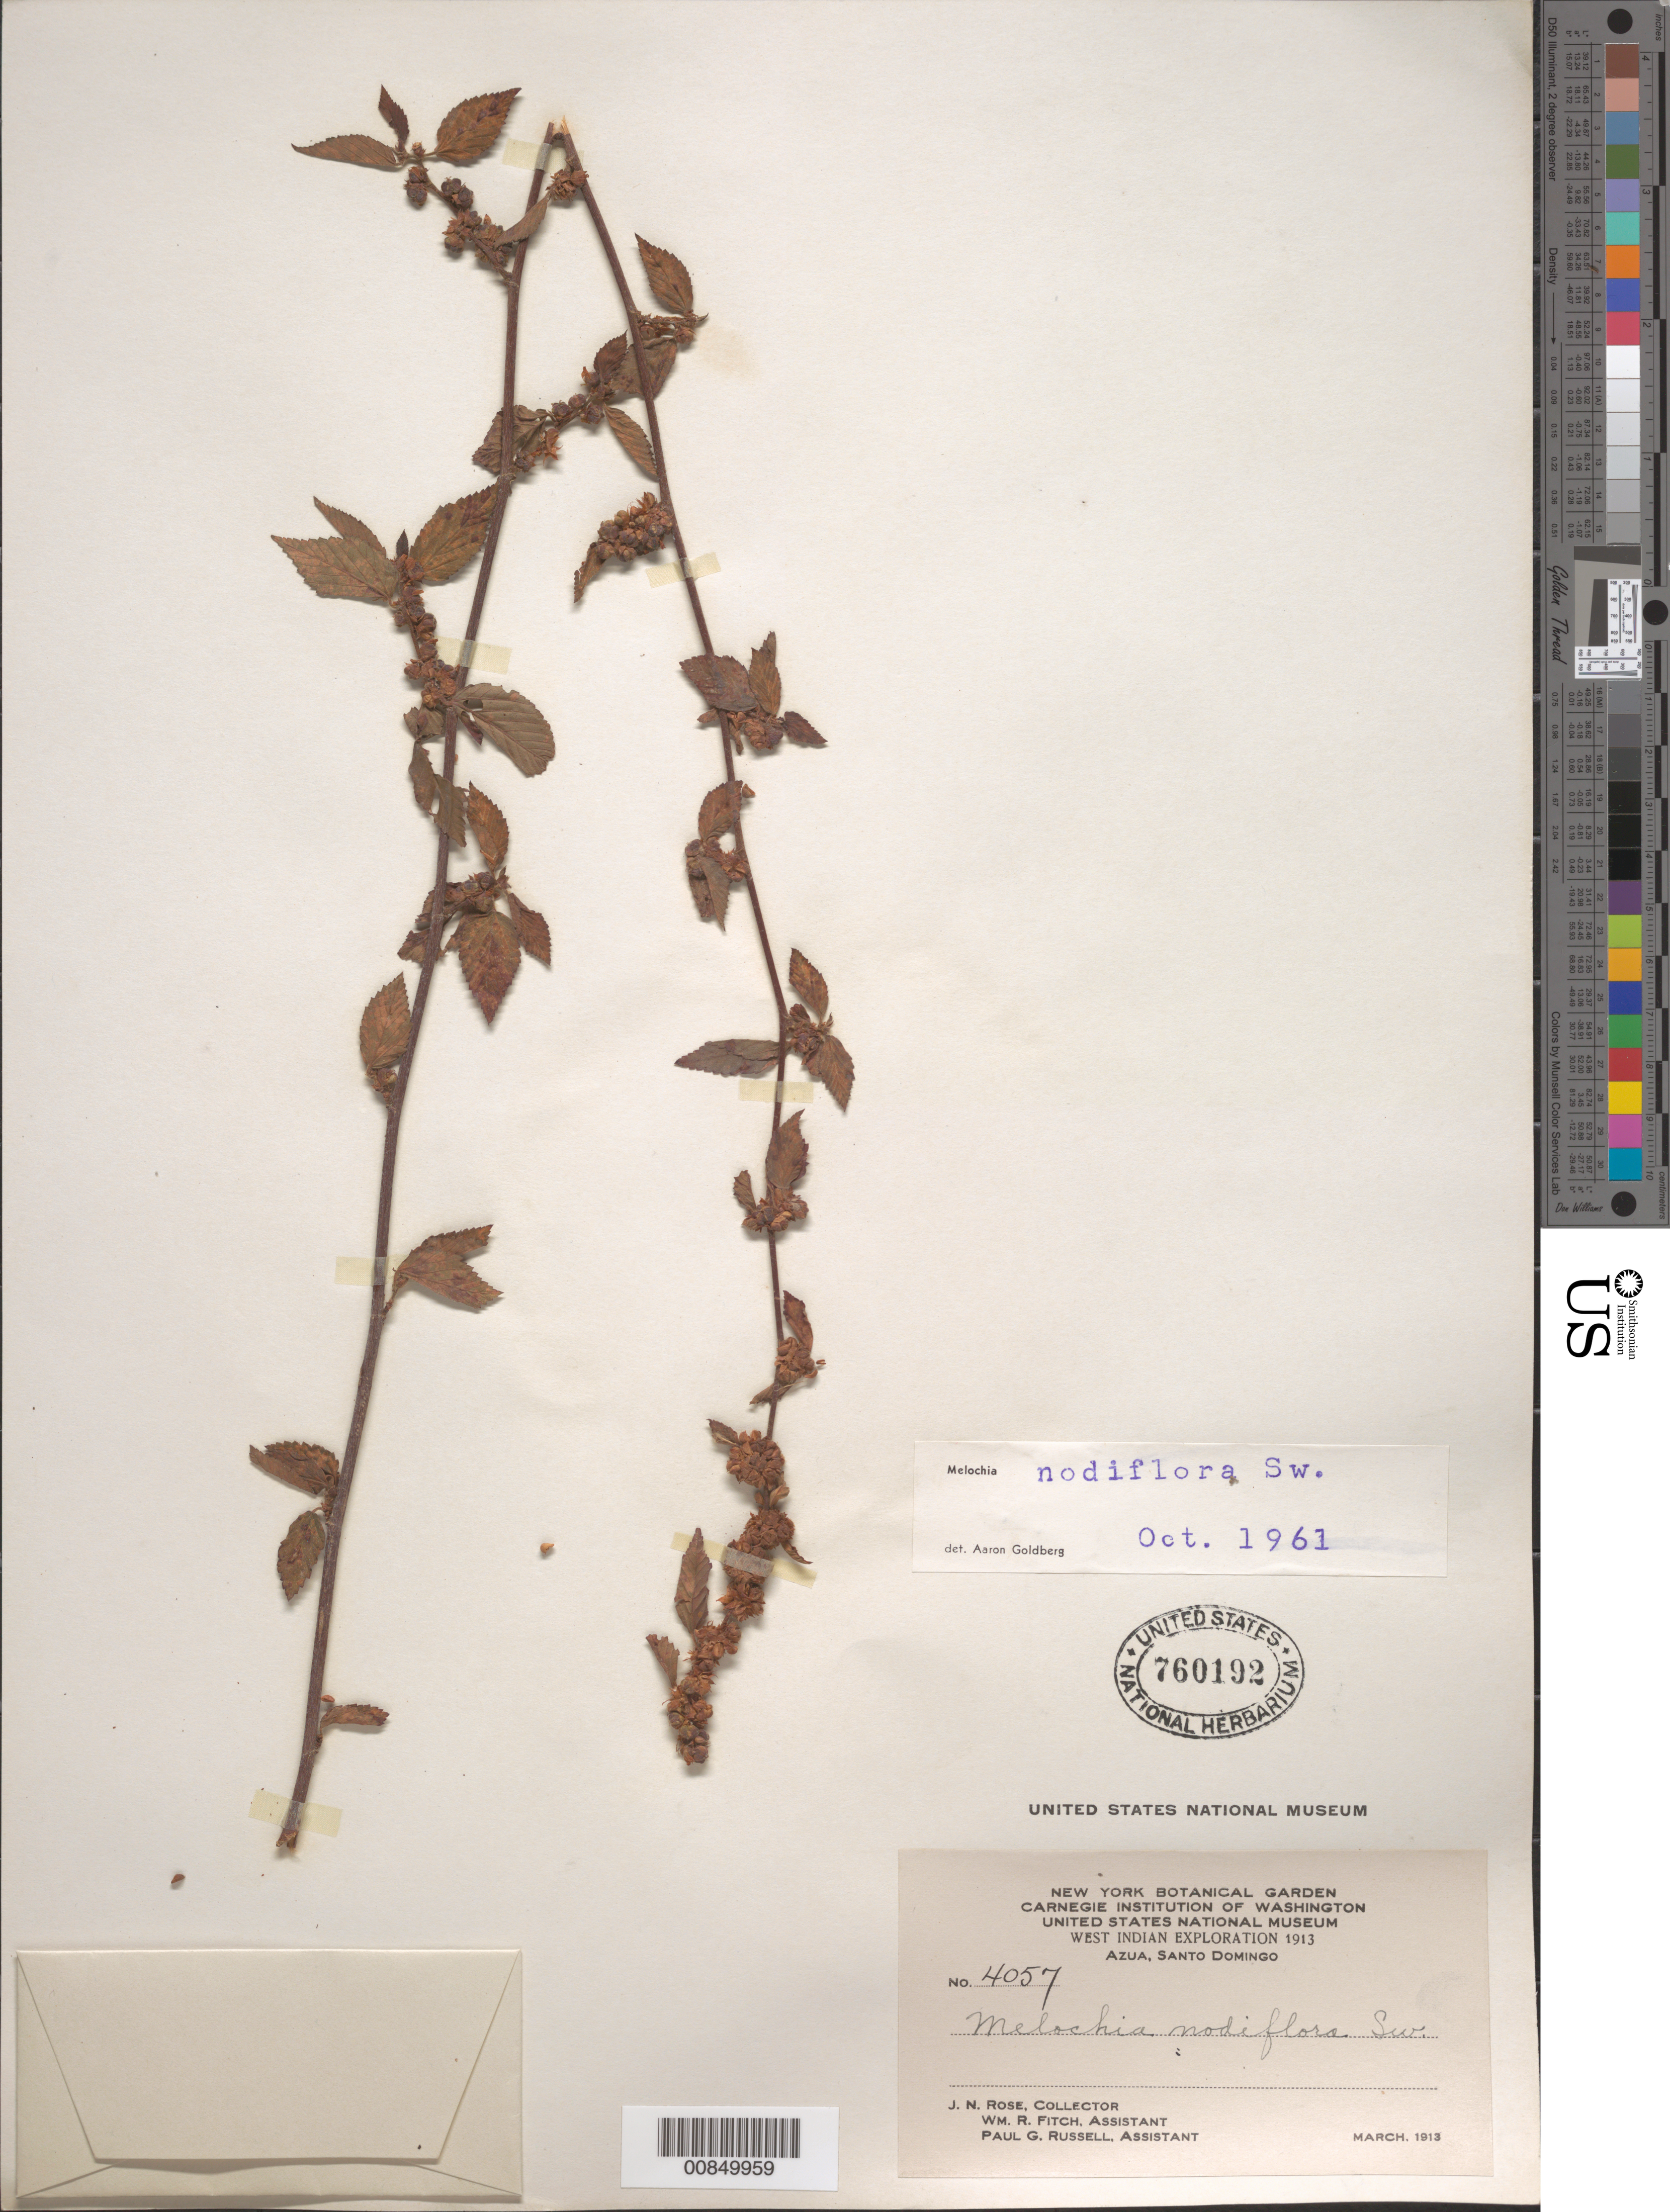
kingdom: Plantae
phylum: Tracheophyta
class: Magnoliopsida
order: Malvales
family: Malvaceae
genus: Melochia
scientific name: Melochia nodiflora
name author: Sw.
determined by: Goldberg, Aaron, (US), NMNH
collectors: J. N. Rose, W. R. Fitch & P. G. Russell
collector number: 4057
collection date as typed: Mar 1913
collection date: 1913-03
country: Dominican Republic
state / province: Azua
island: Hispaniola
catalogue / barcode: US 760192